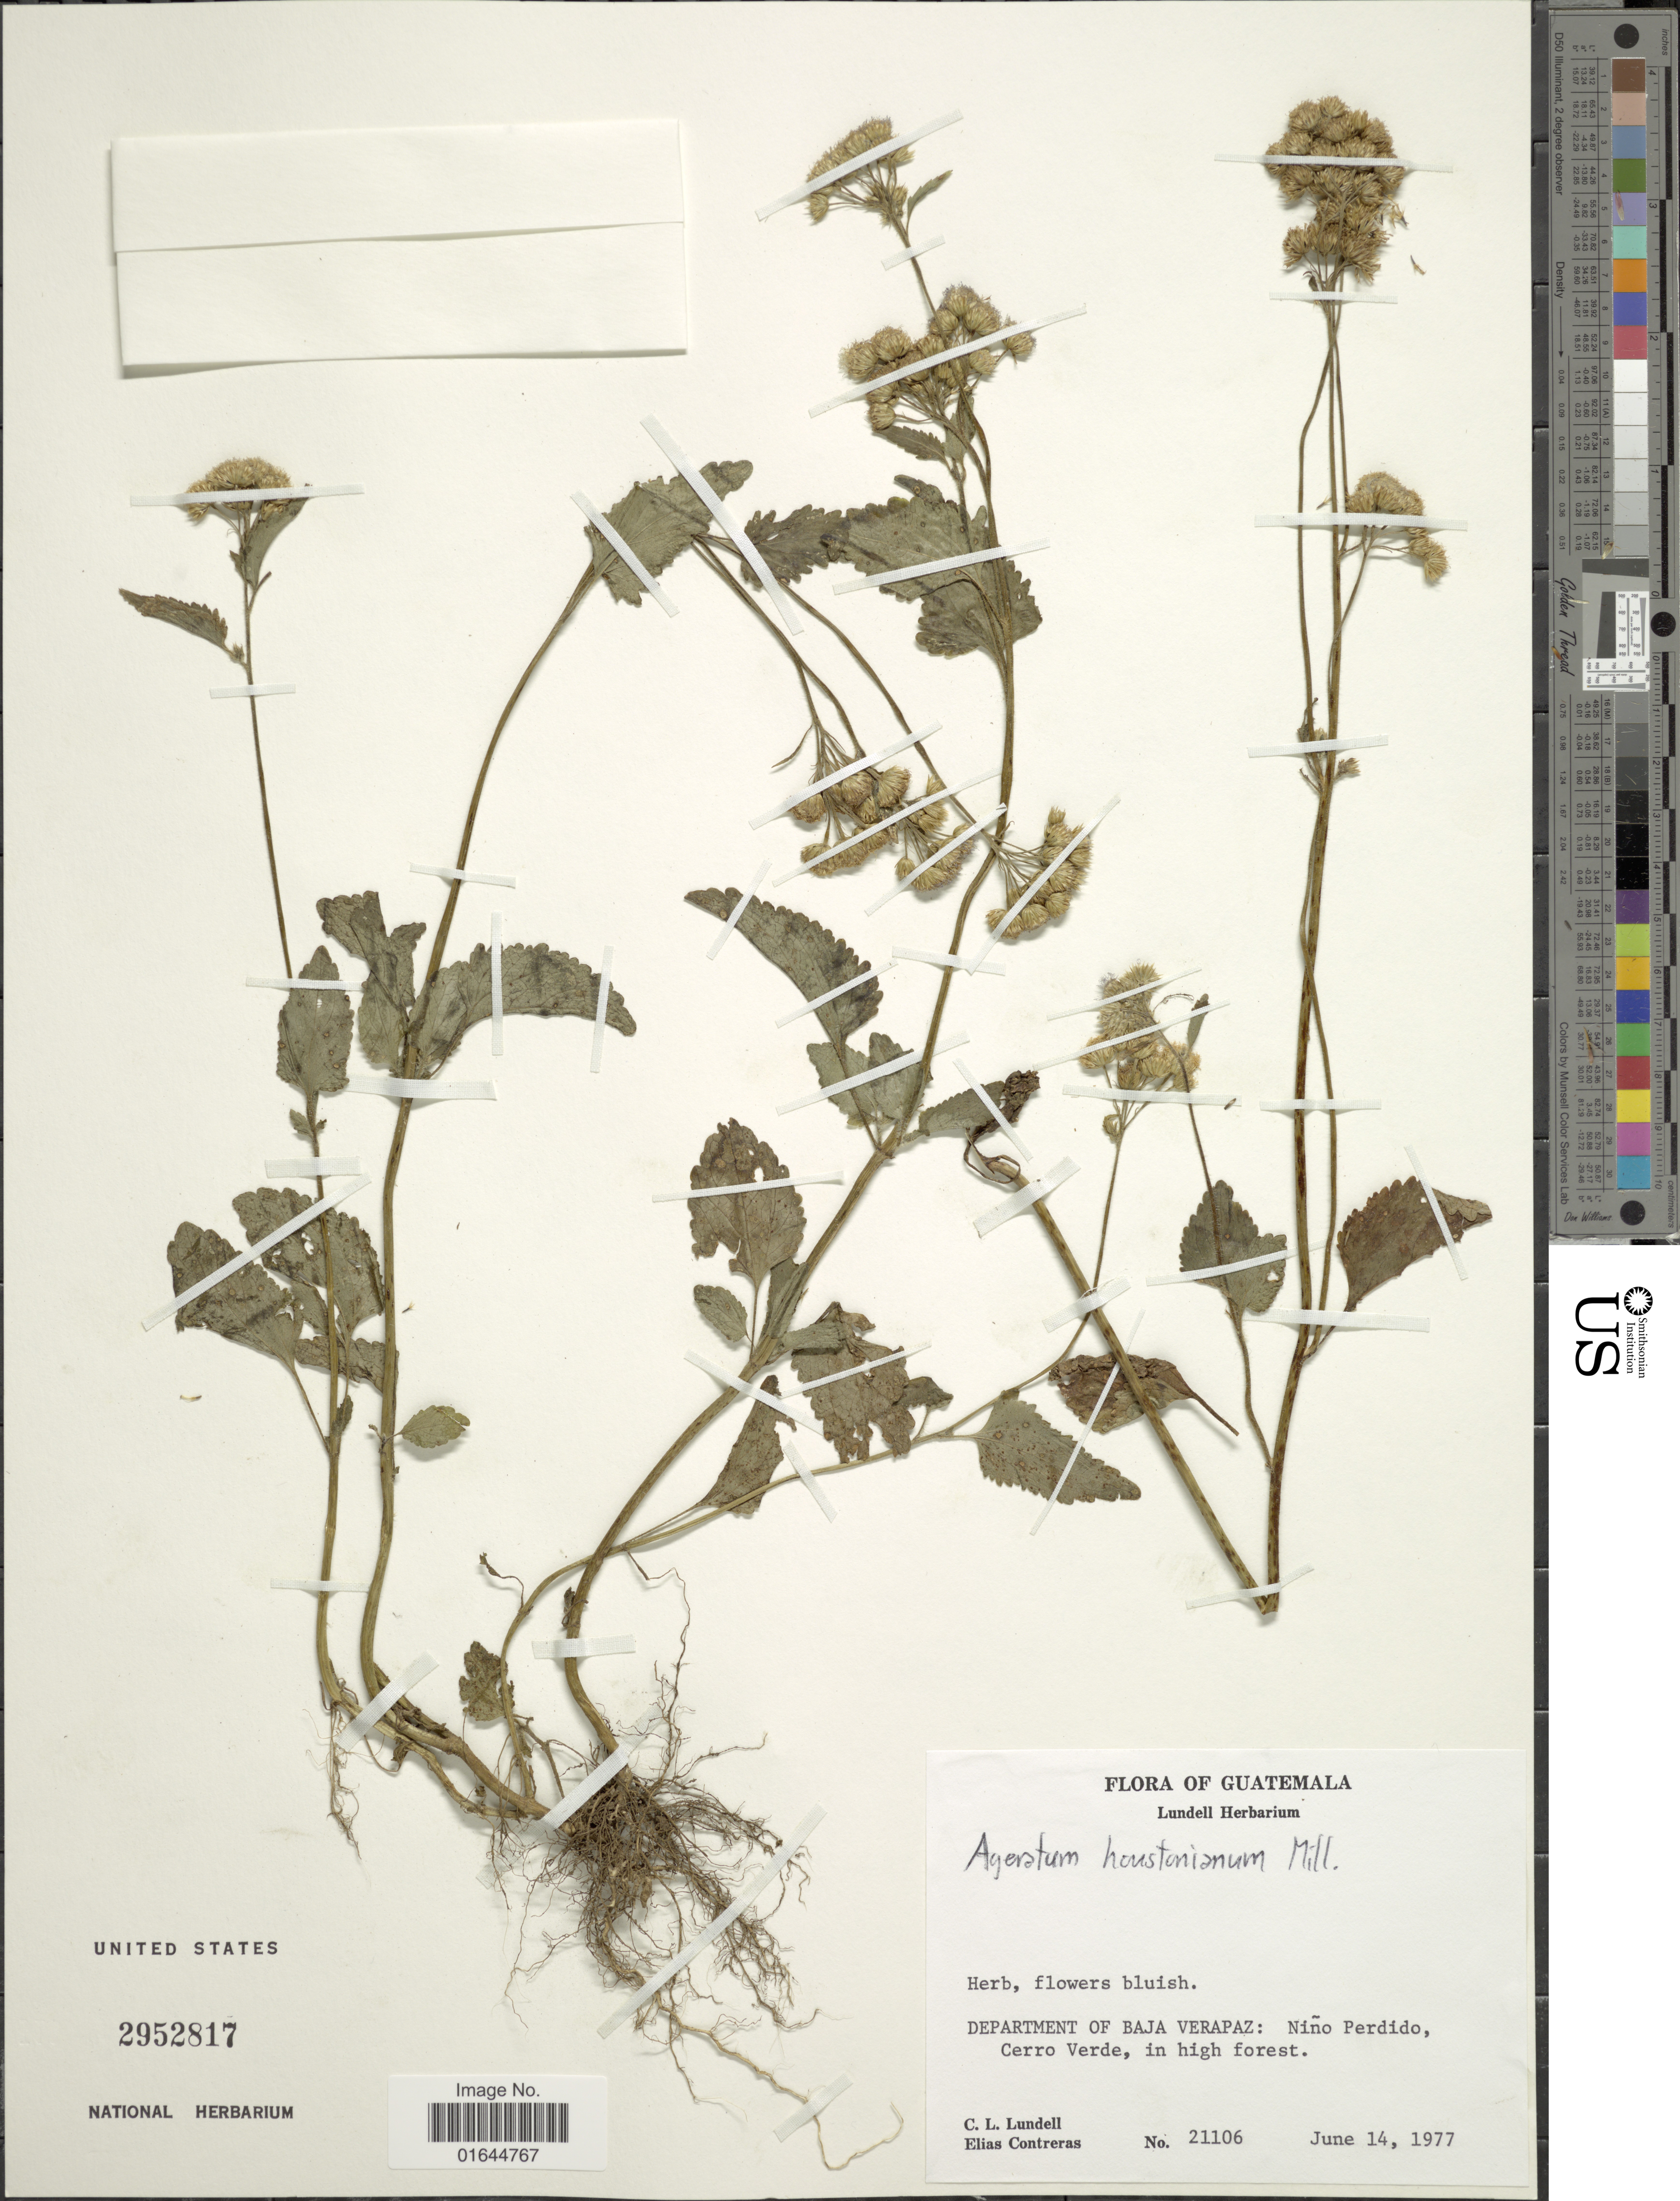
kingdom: Plantae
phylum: Tracheophyta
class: Magnoliopsida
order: Asterales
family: Asteraceae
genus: Ageratum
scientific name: Ageratum houstonianum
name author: Mill.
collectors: C. L. Lundell & E. Contreras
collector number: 21106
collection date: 1977-06-14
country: Guatemala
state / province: Baja Verapaz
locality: Guatemala, Department of Baja Verapaz: Niño Perdido, Cerro Verde.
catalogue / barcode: US 2952817